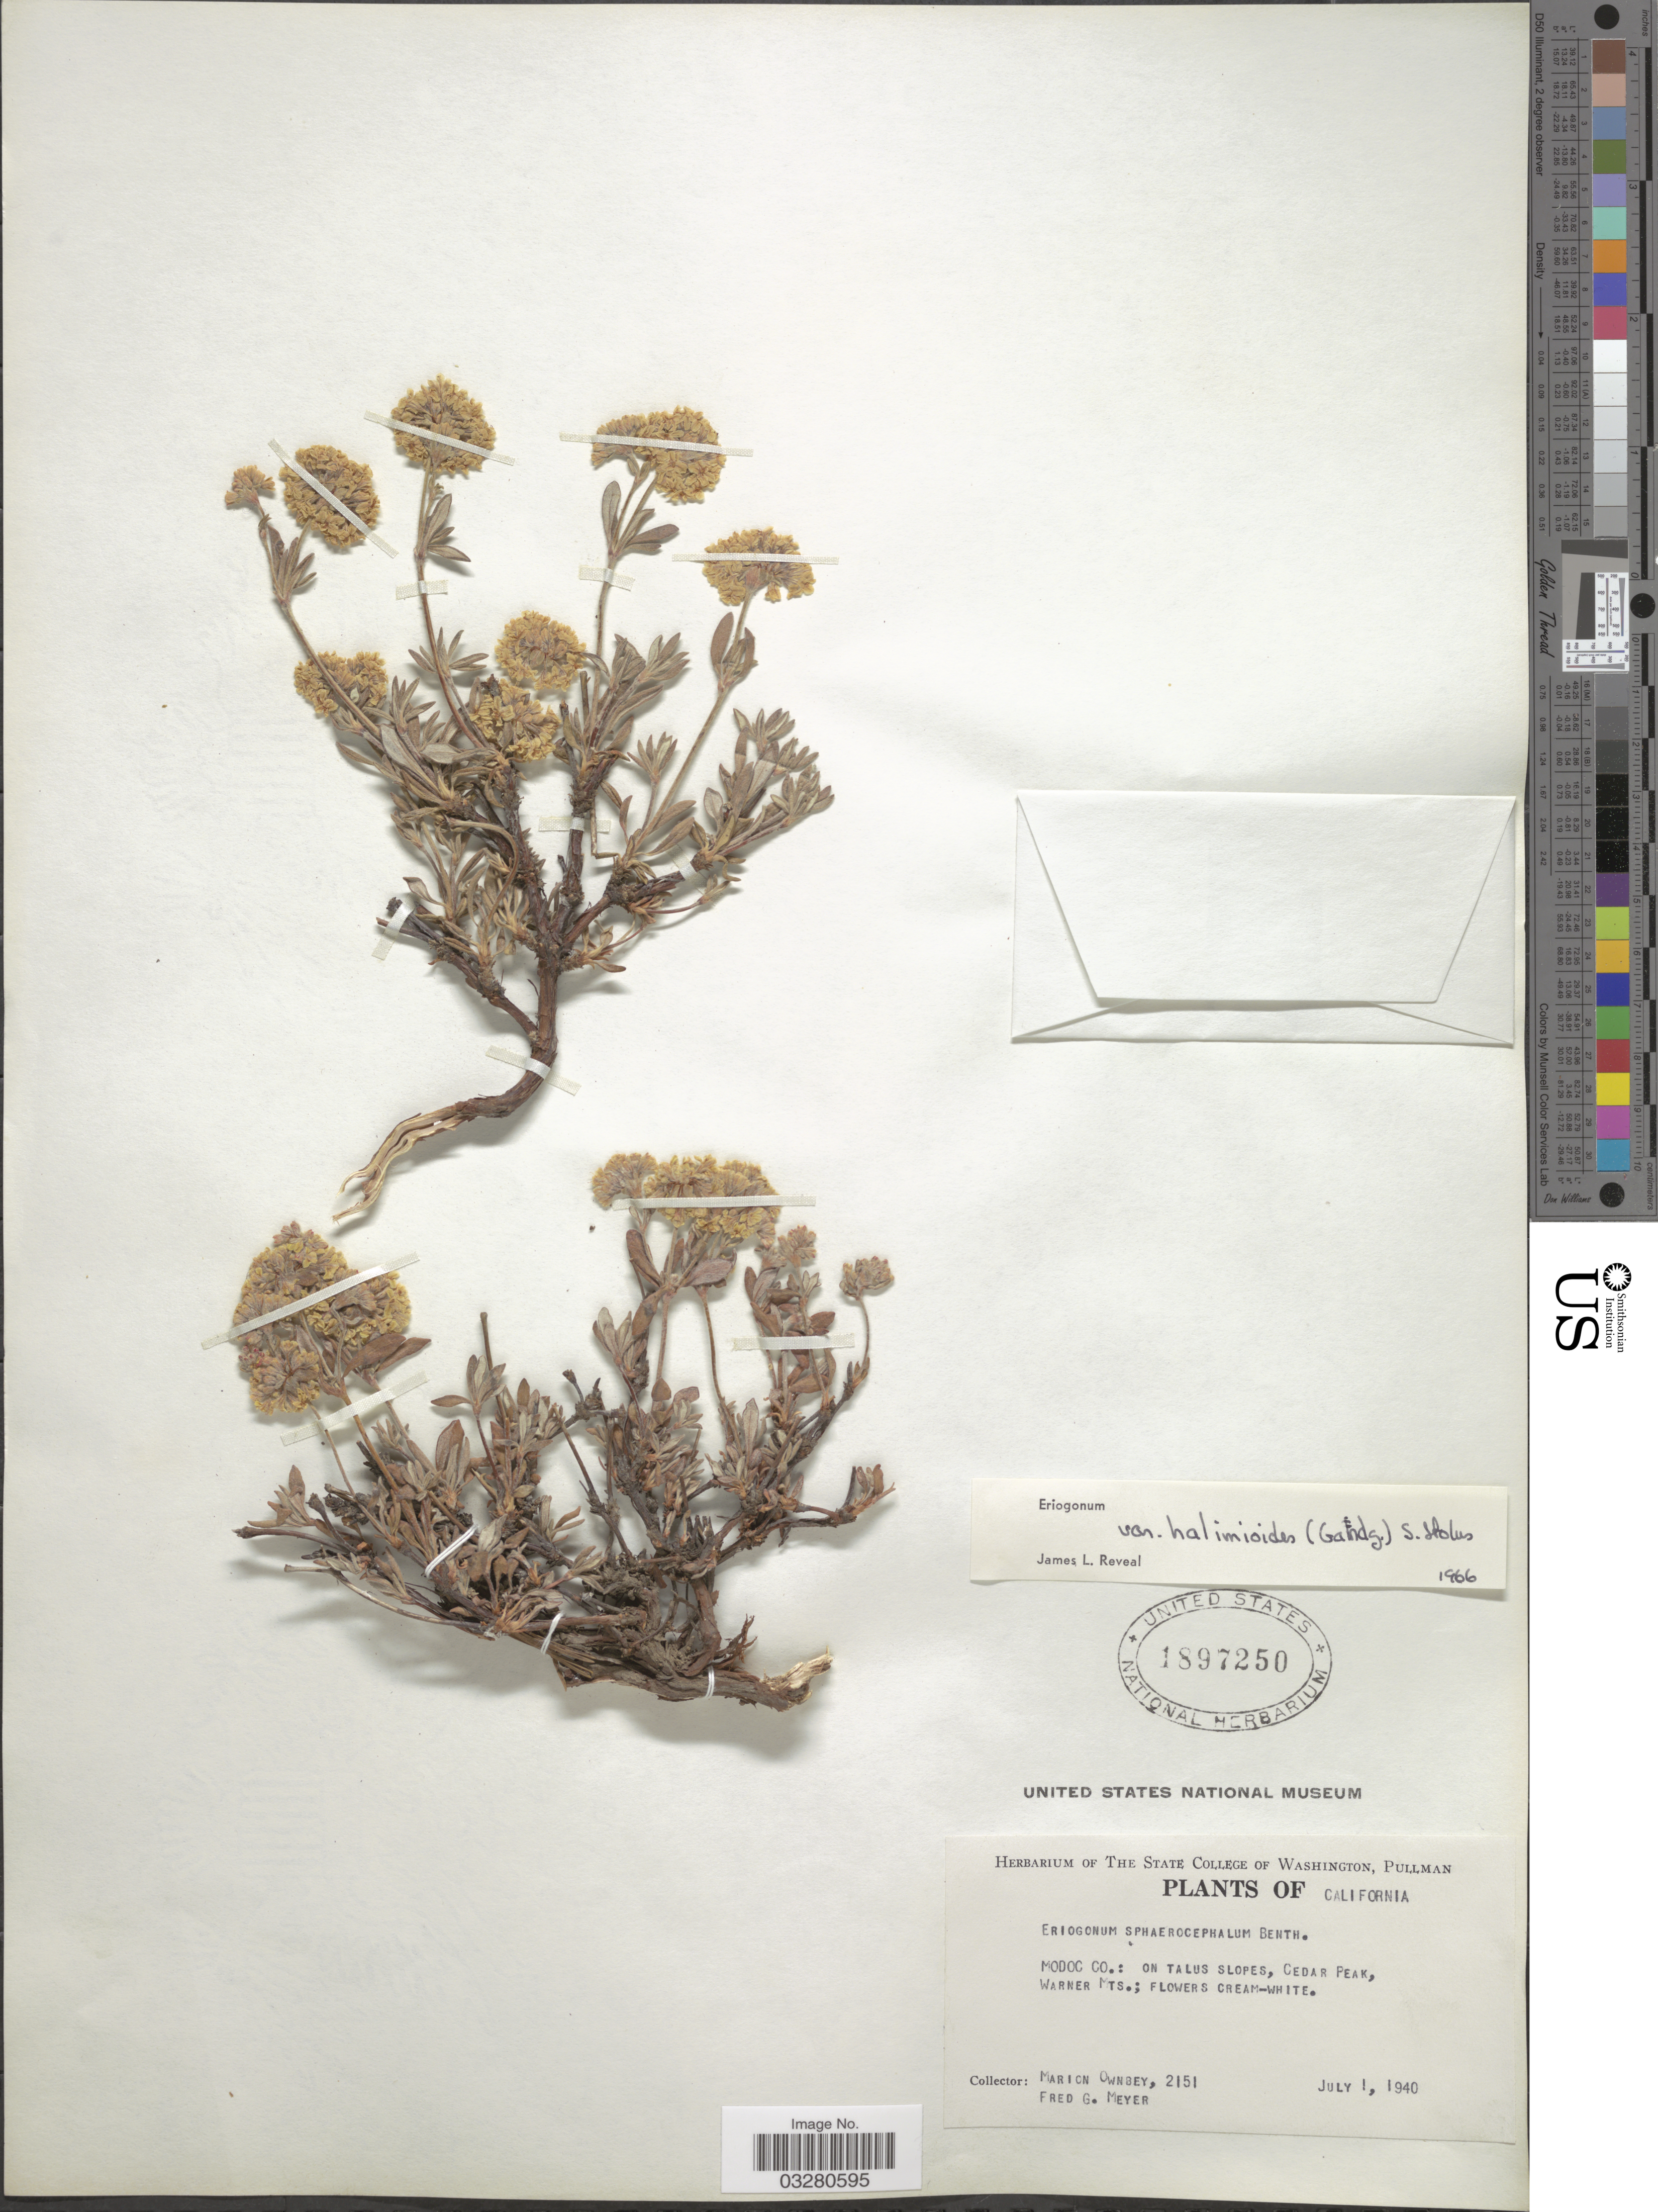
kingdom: Plantae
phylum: Tracheophyta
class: Magnoliopsida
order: Caryophyllales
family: Polygonaceae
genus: Eriogonum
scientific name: Eriogonum sphaerocephalum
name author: Benth. & Douglas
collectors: M. Ownbey & F. Meyer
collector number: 2151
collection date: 1940-07-01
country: United States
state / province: California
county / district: Modoc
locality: Modoc Co.: On Talus slopes, Cedar Peak, Warner Mts.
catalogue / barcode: US 1897250